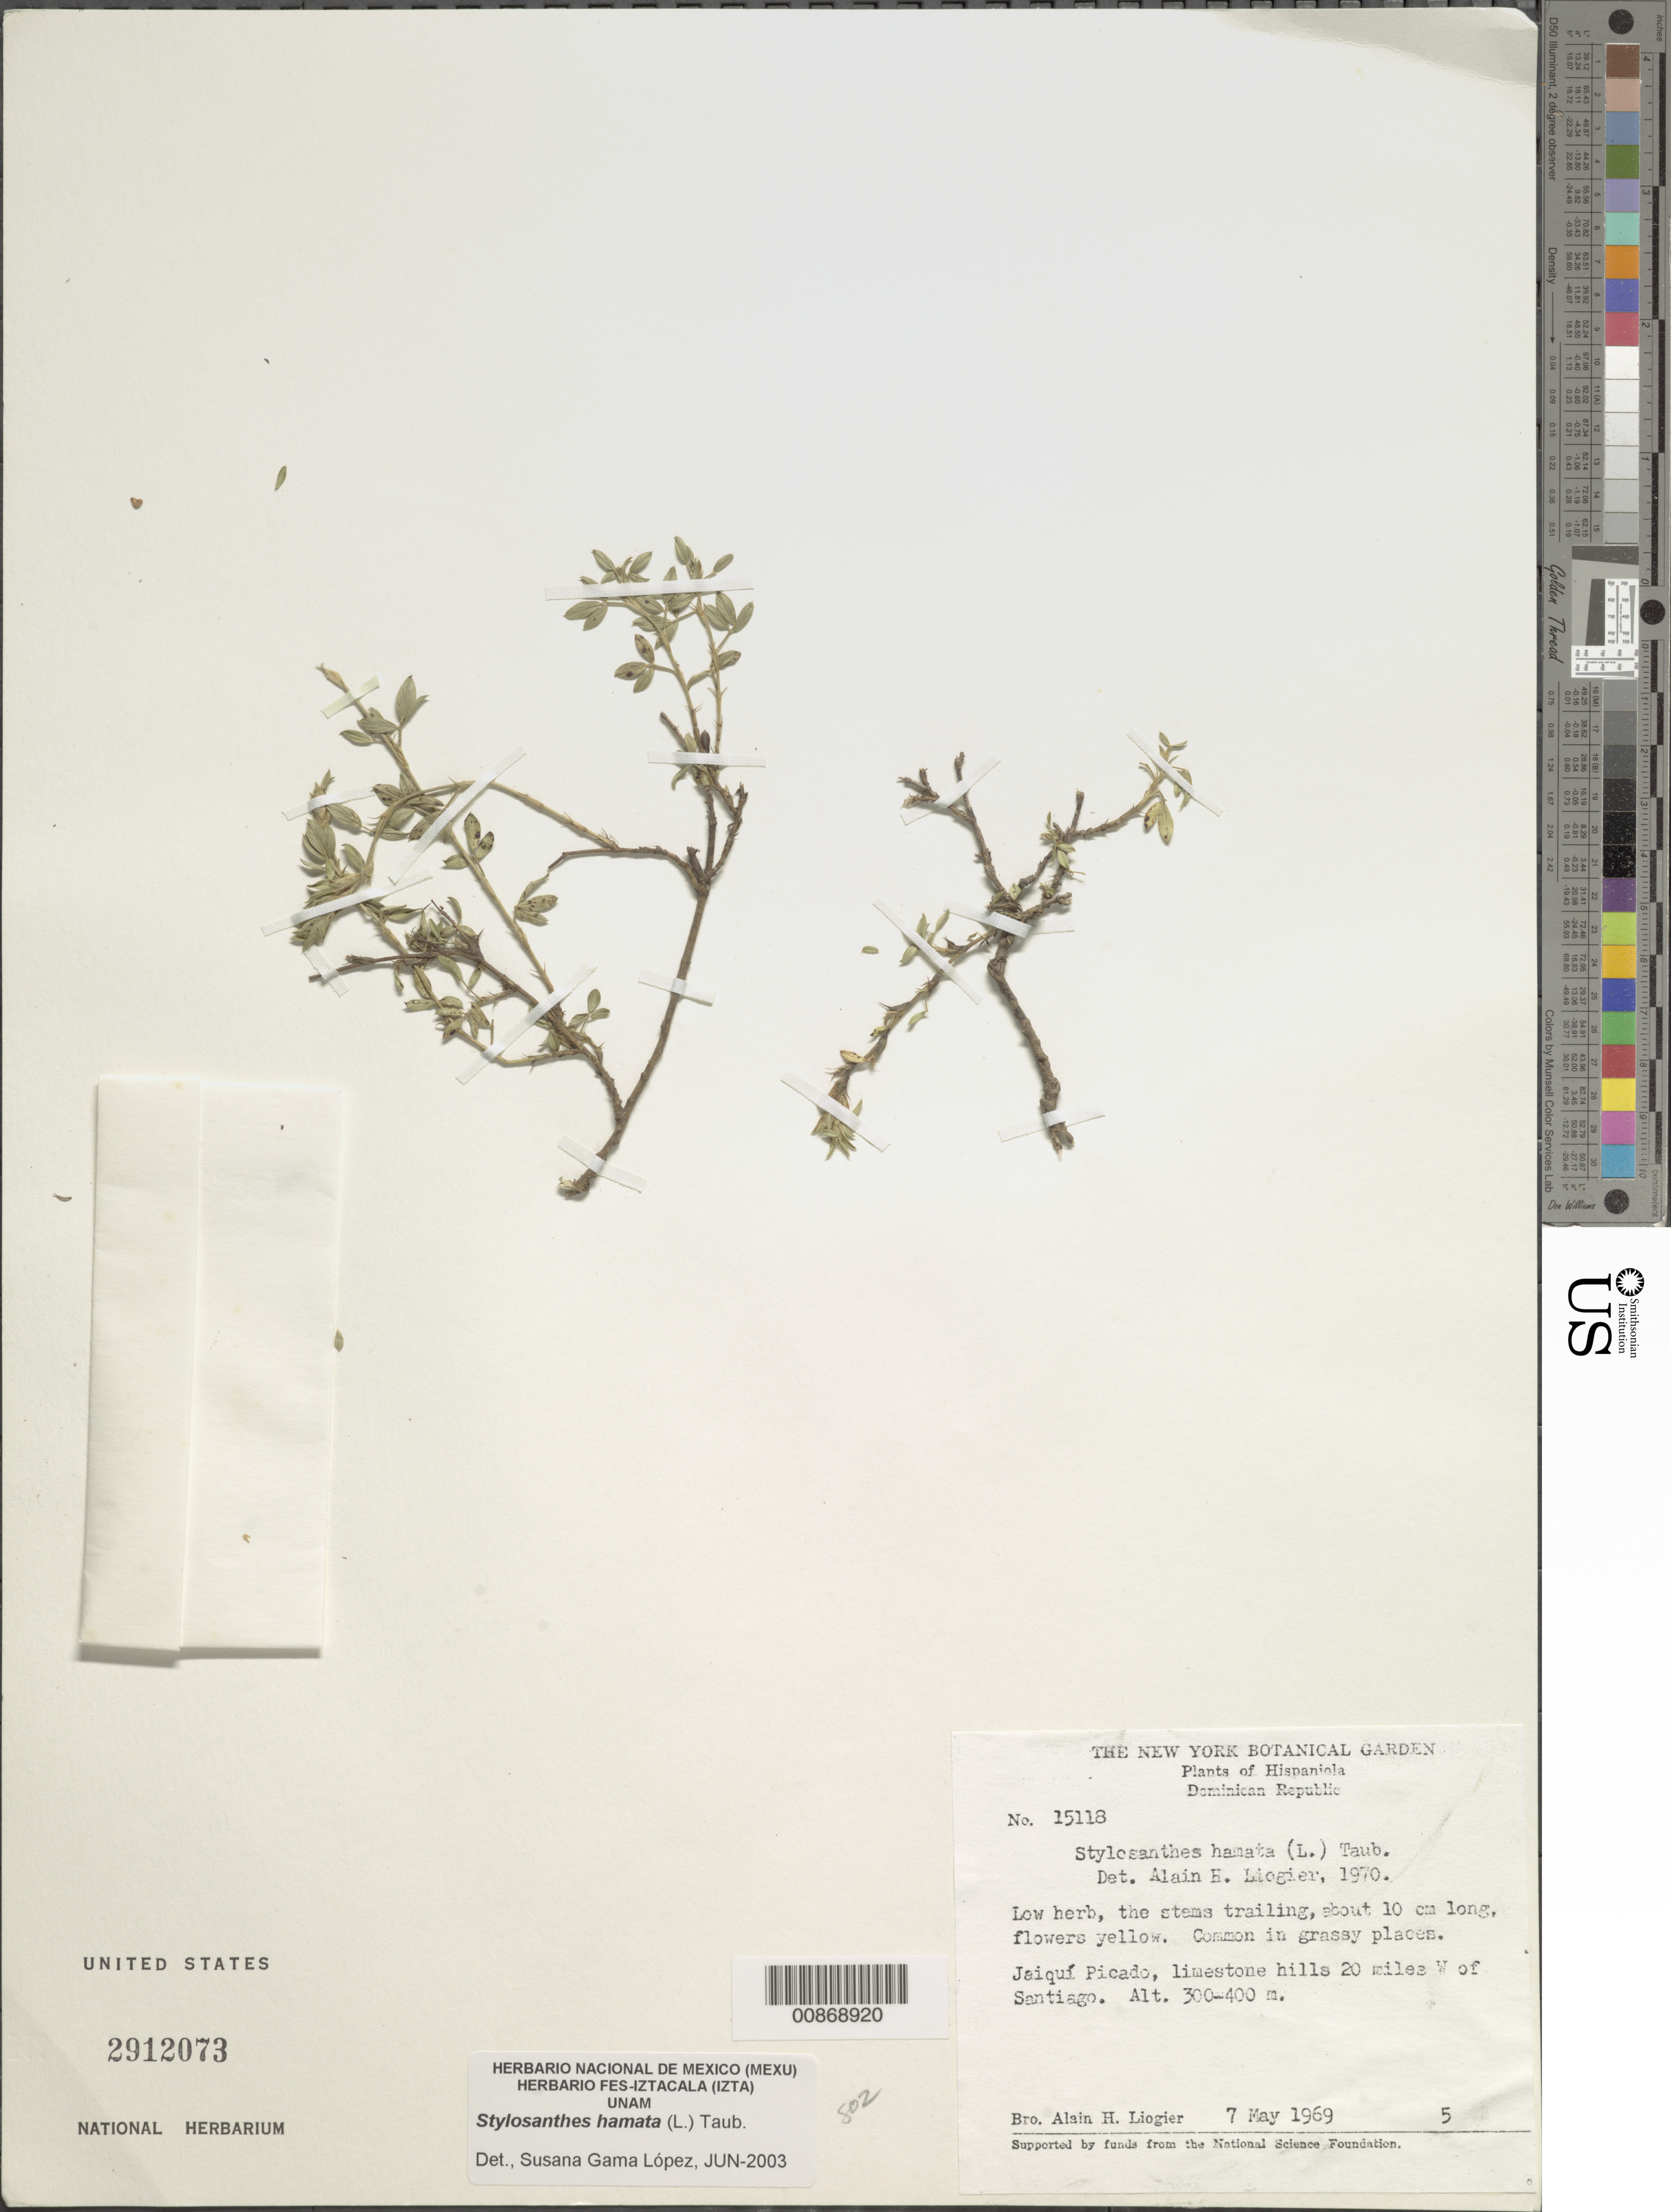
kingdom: Plantae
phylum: Tracheophyta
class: Magnoliopsida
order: Fabales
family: Fabaceae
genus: Stylosanthes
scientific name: Stylosanthes hamata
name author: (L.) Taub.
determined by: Gama López, S.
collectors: A. H. Liogier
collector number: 15118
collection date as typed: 07 May 1969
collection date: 1969-05-07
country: Dominican Republic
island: Hispaniola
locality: Jaiquí Picado, limestone hills 20 miles W of Santiago.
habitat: Common in grassy places. Limestone hills.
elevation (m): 300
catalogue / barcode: US 2912073